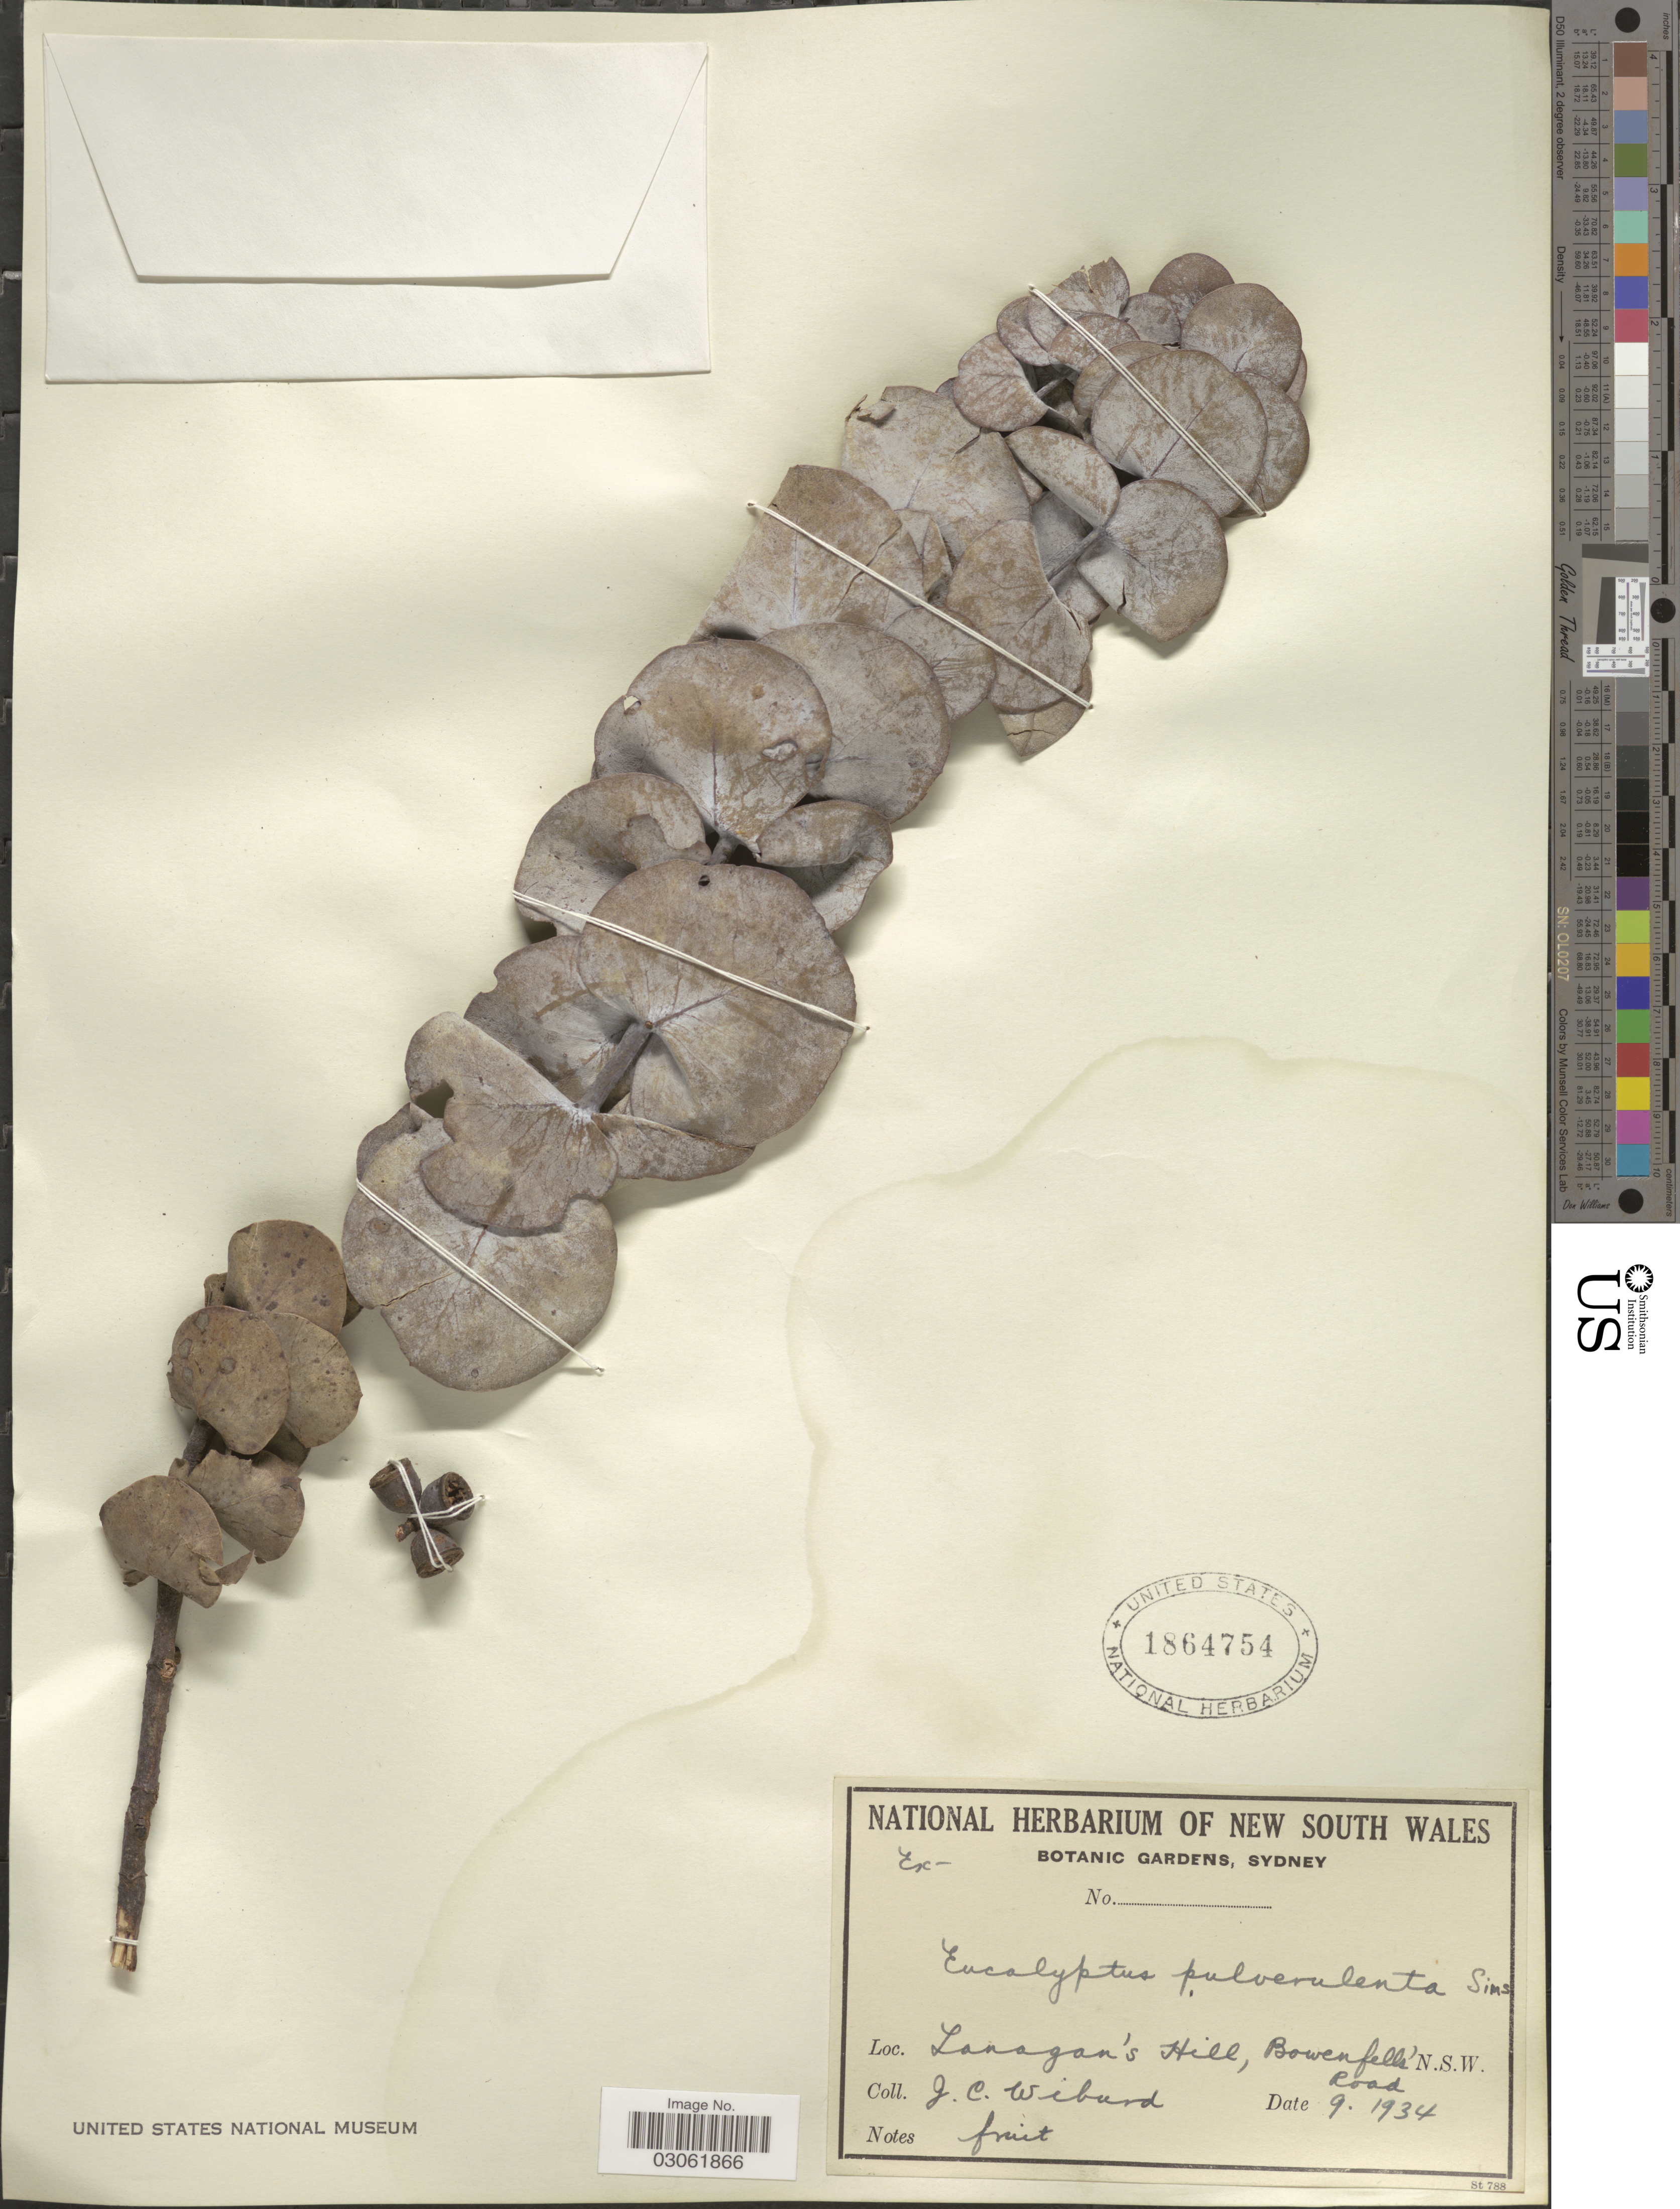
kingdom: Plantae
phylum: Tracheophyta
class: Magnoliopsida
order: Myrtales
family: Myrtaceae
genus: Eucalyptus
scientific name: Eucalyptus pulverulenta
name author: Sims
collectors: J. Wiburd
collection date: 1934-09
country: Australia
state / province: New South Wales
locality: Lanagan's Hill, Bowenfells' Road.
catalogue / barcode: US 1864754